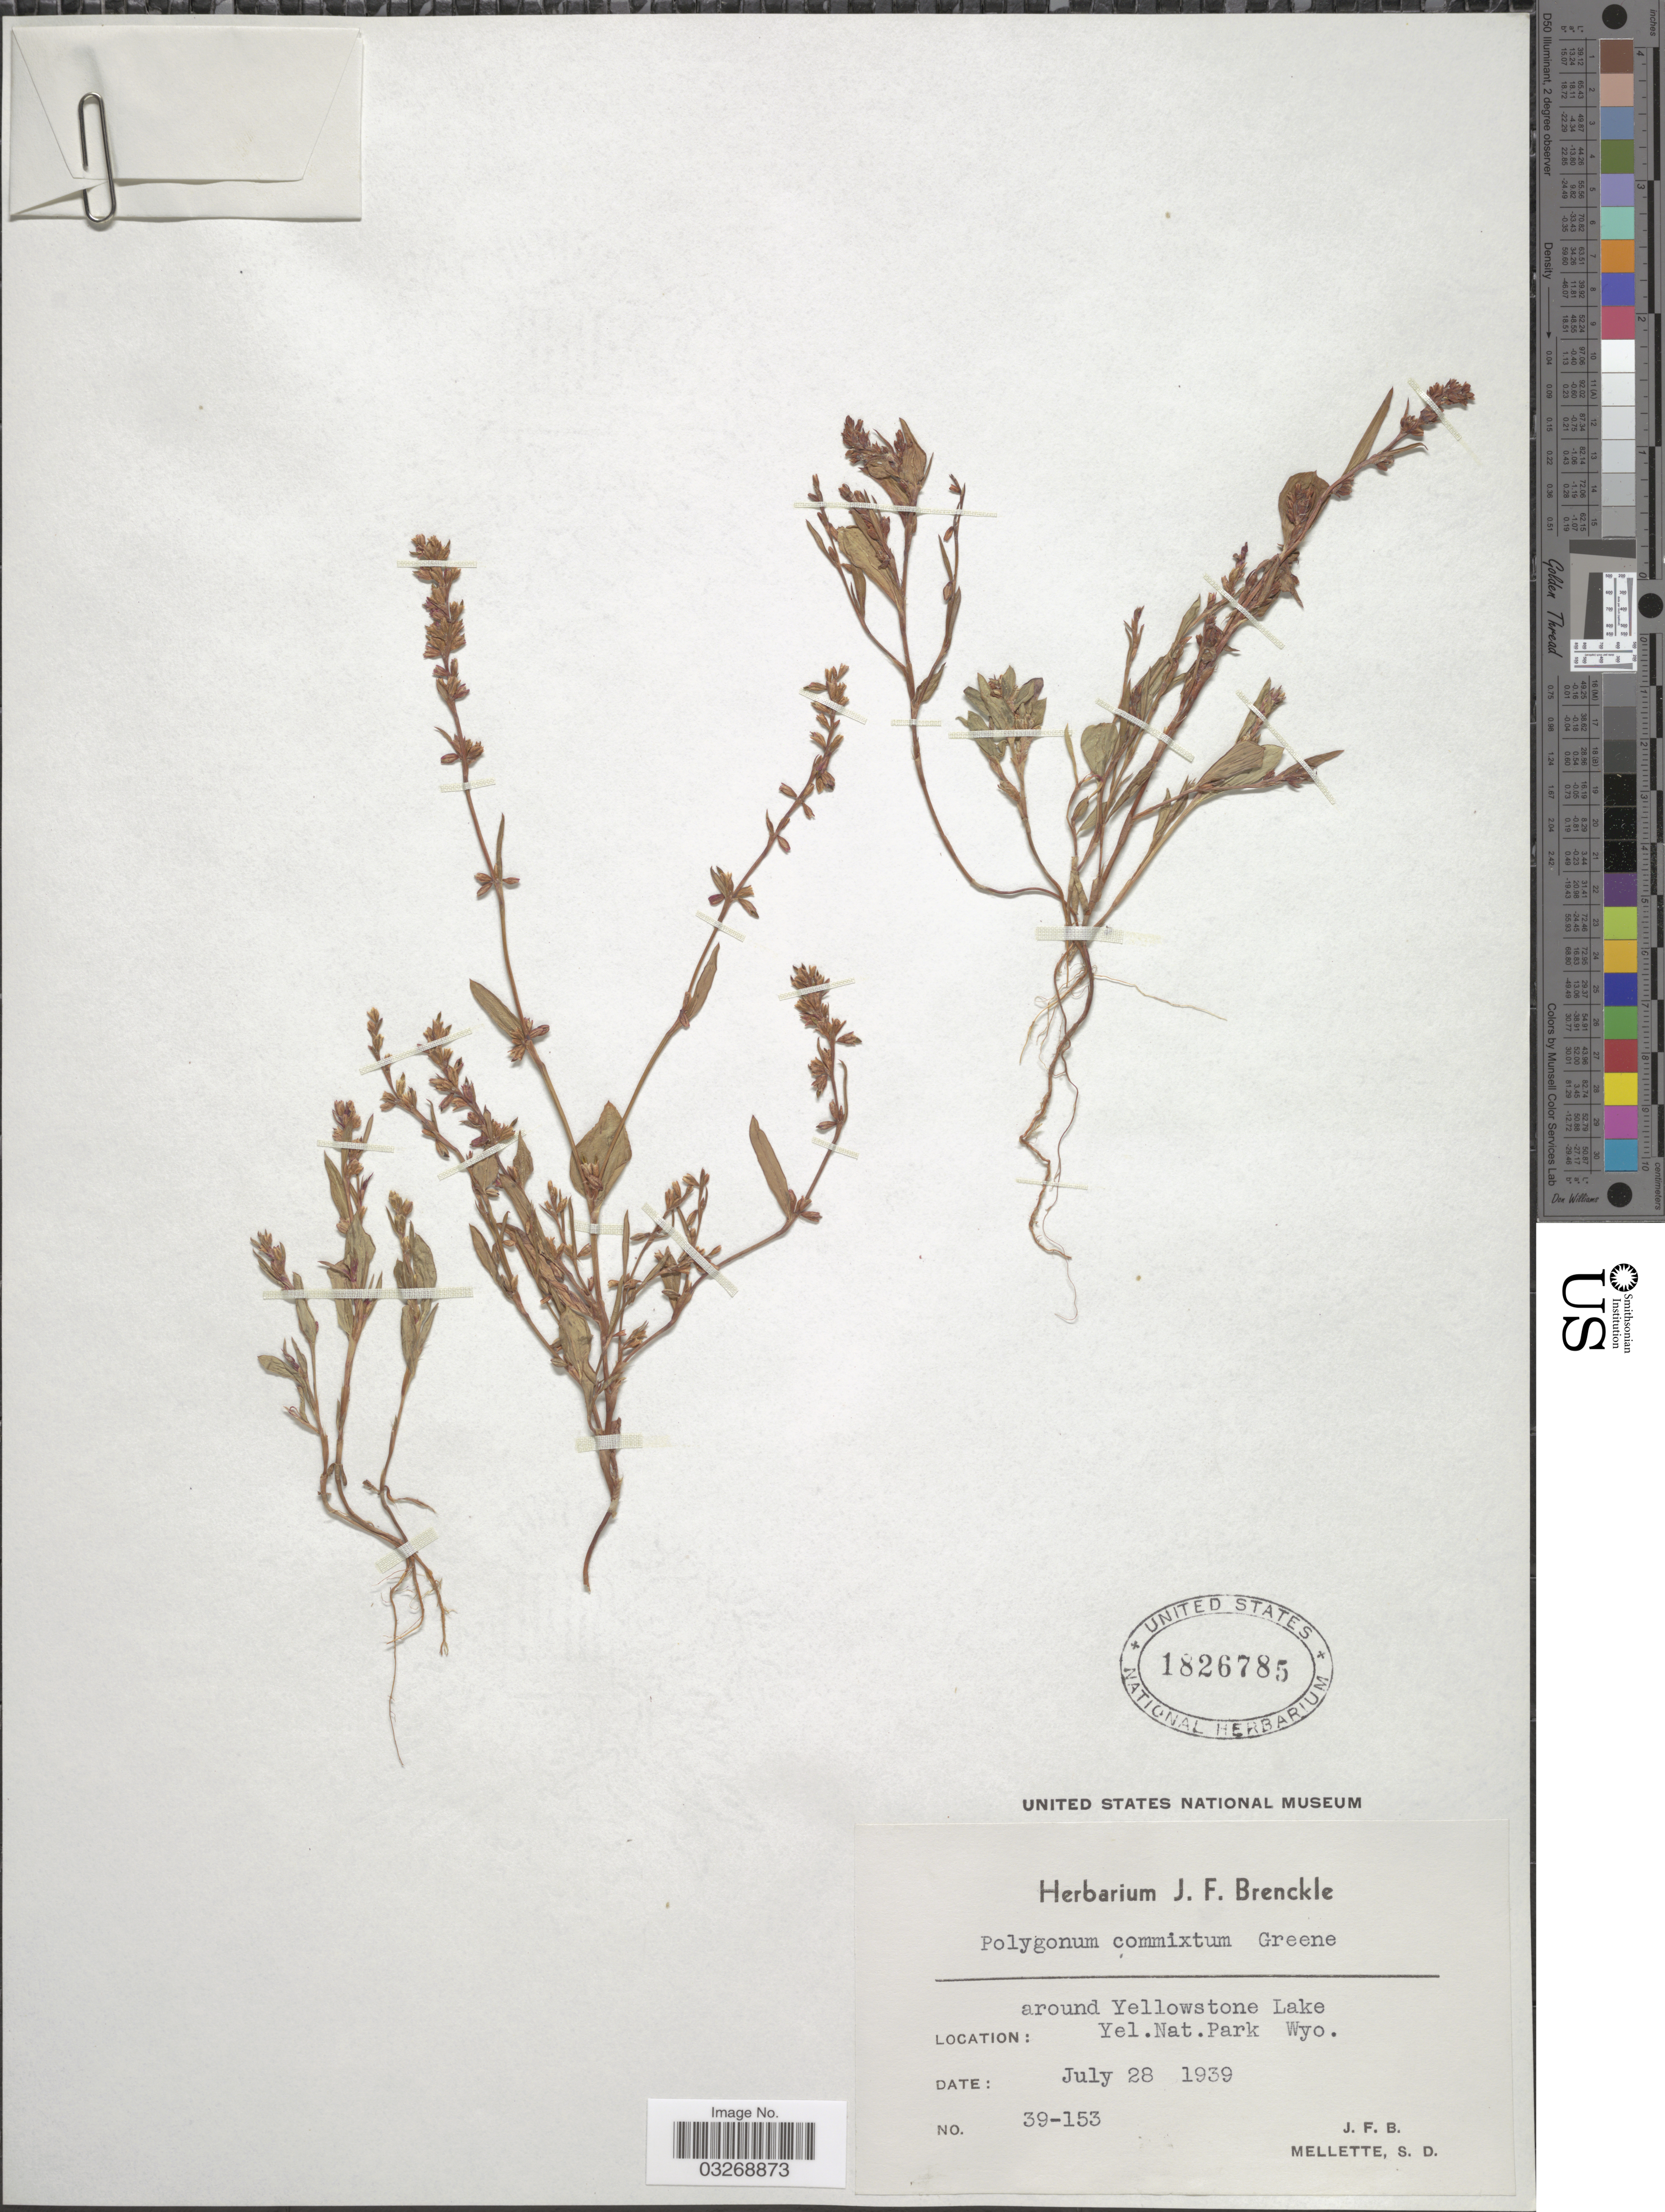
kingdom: Plantae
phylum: Tracheophyta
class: Magnoliopsida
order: Caryophyllales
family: Polygonaceae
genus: Polygonum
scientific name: Polygonum commixtum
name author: S.W. Greene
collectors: J. Brenckle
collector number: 39-153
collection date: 1939-07-28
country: United States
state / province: Wyoming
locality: Around Yellowstone Lake Yel .Nat .Park.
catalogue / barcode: US 1826785